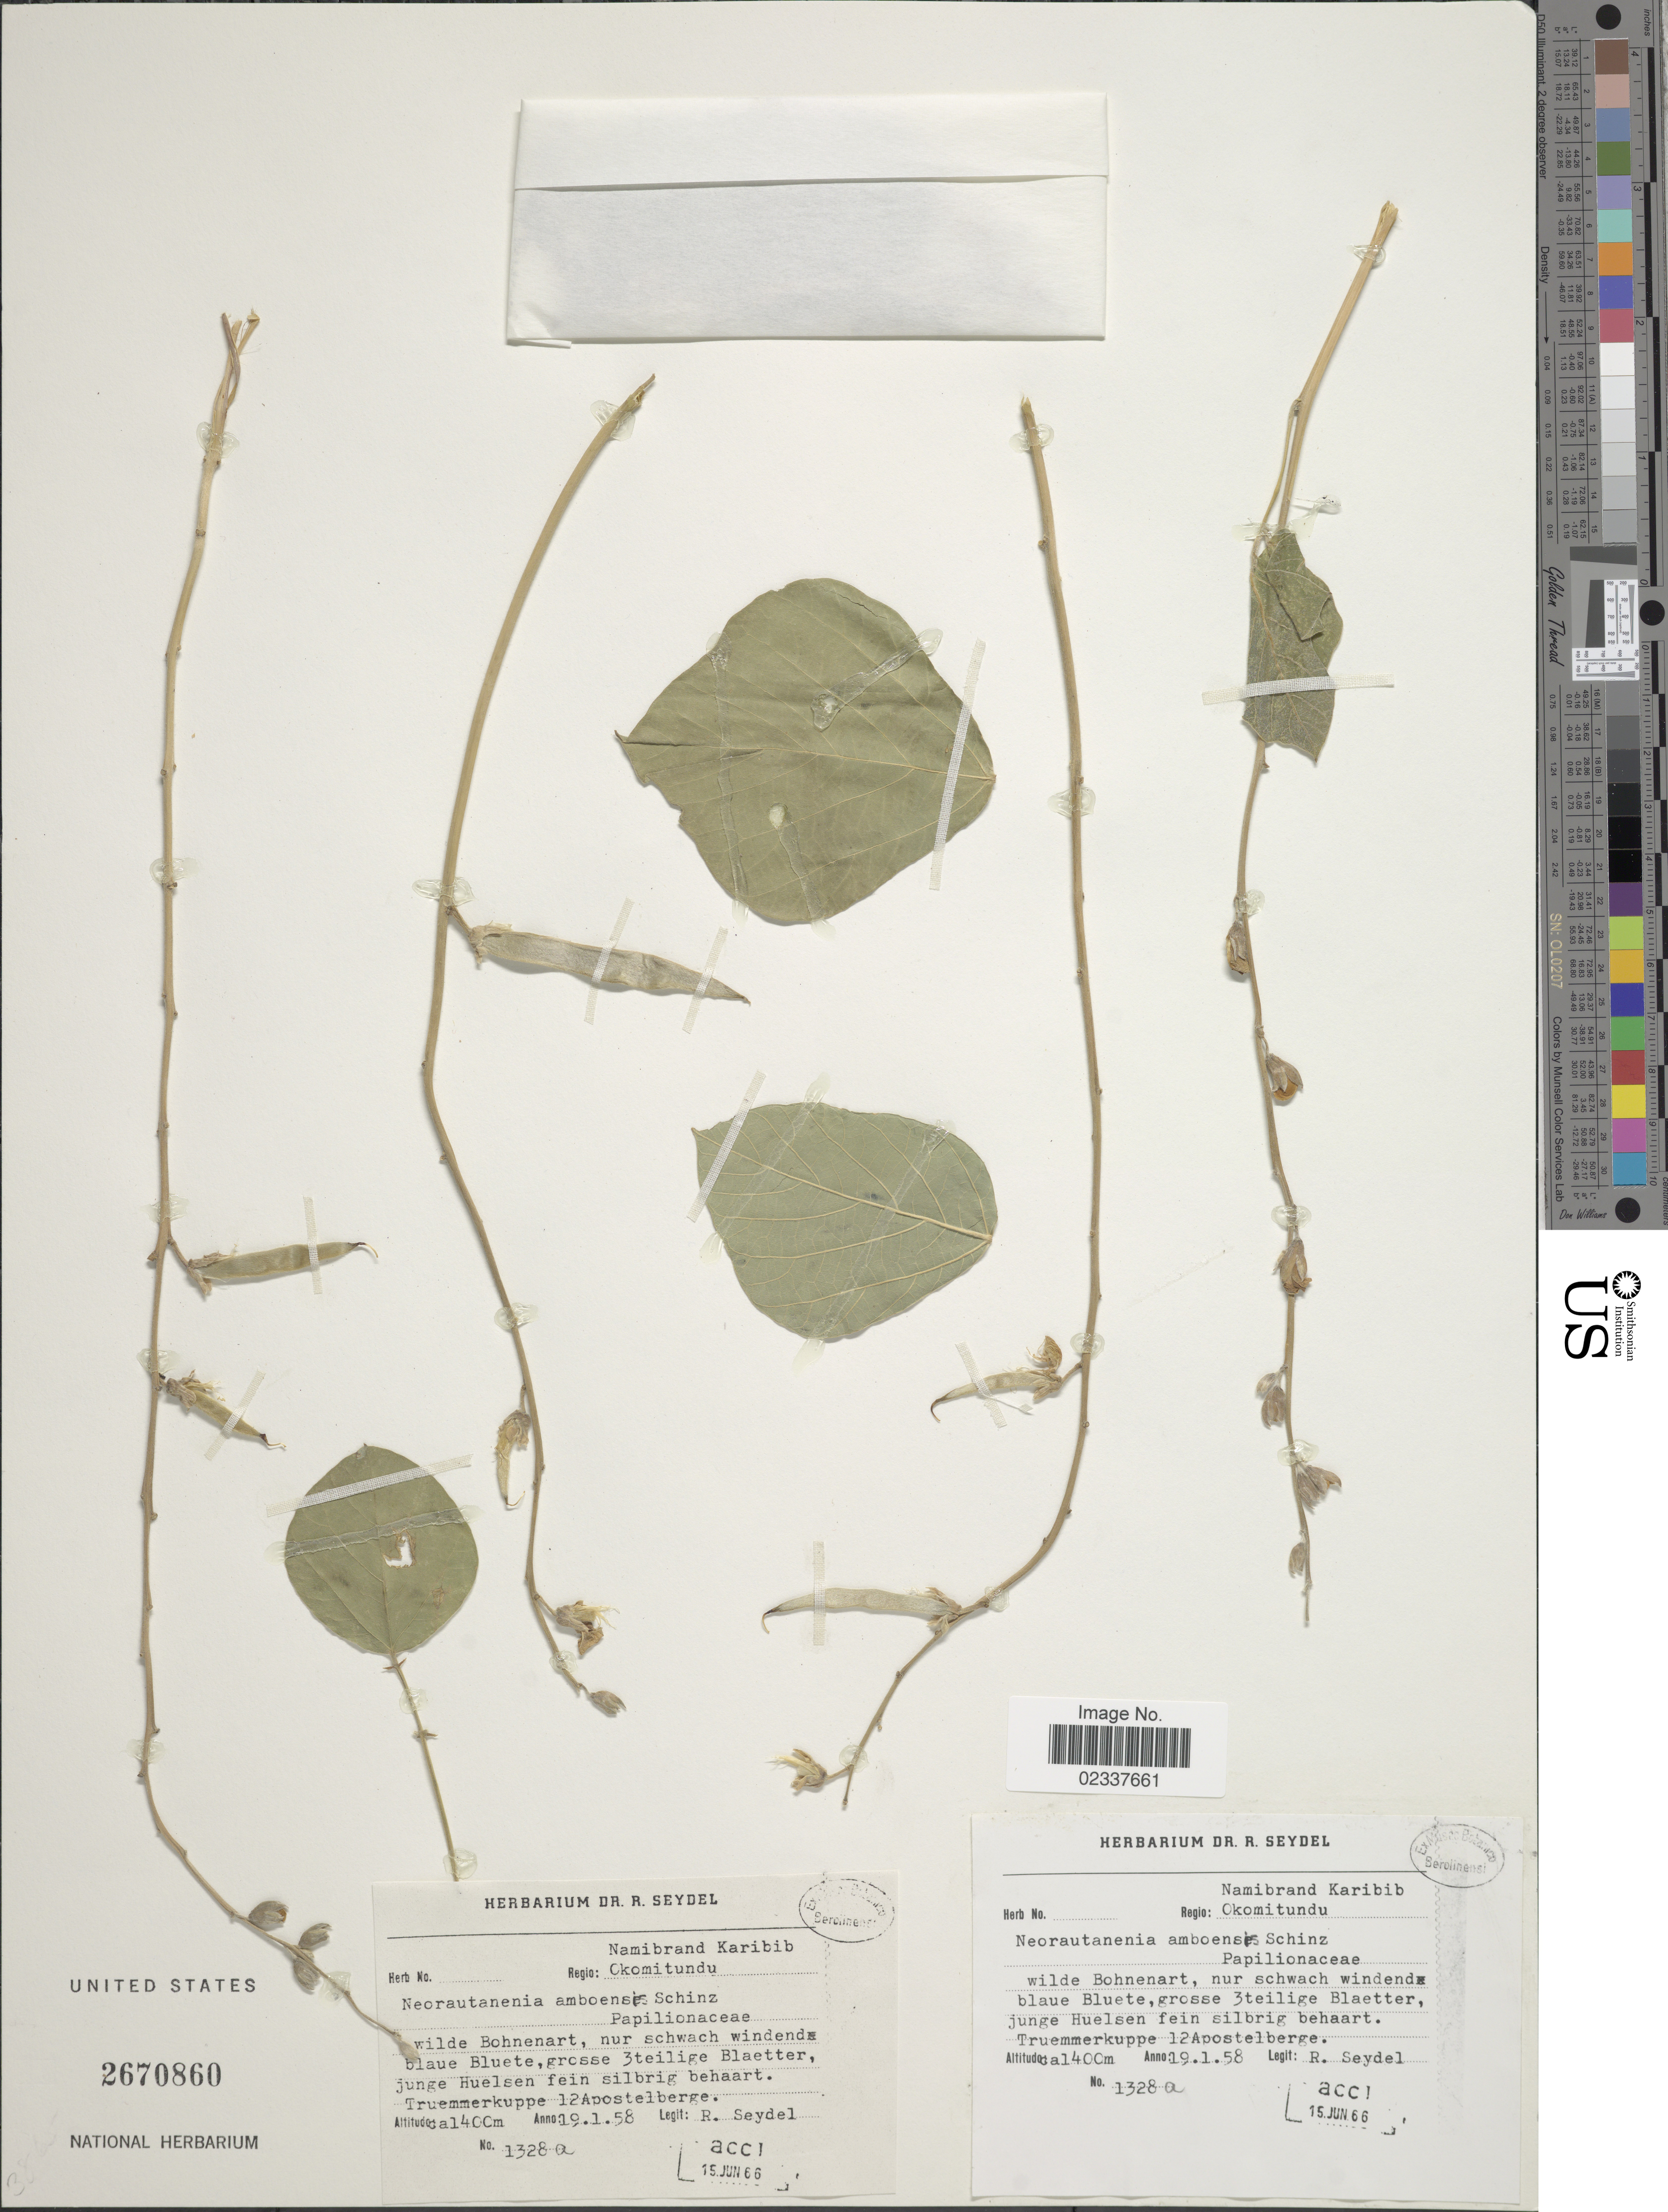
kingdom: Plantae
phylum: Tracheophyta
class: Magnoliopsida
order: Fabales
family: Fabaceae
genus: Neorautanenia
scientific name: Neorautanenia amboensis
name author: Schinz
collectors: R. Seydel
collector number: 1328a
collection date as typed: Transcribed d/m/y: 19/8/58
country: Namibia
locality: Regio Namibrand Karibib Okomitundu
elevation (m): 1400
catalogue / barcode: US 2670860